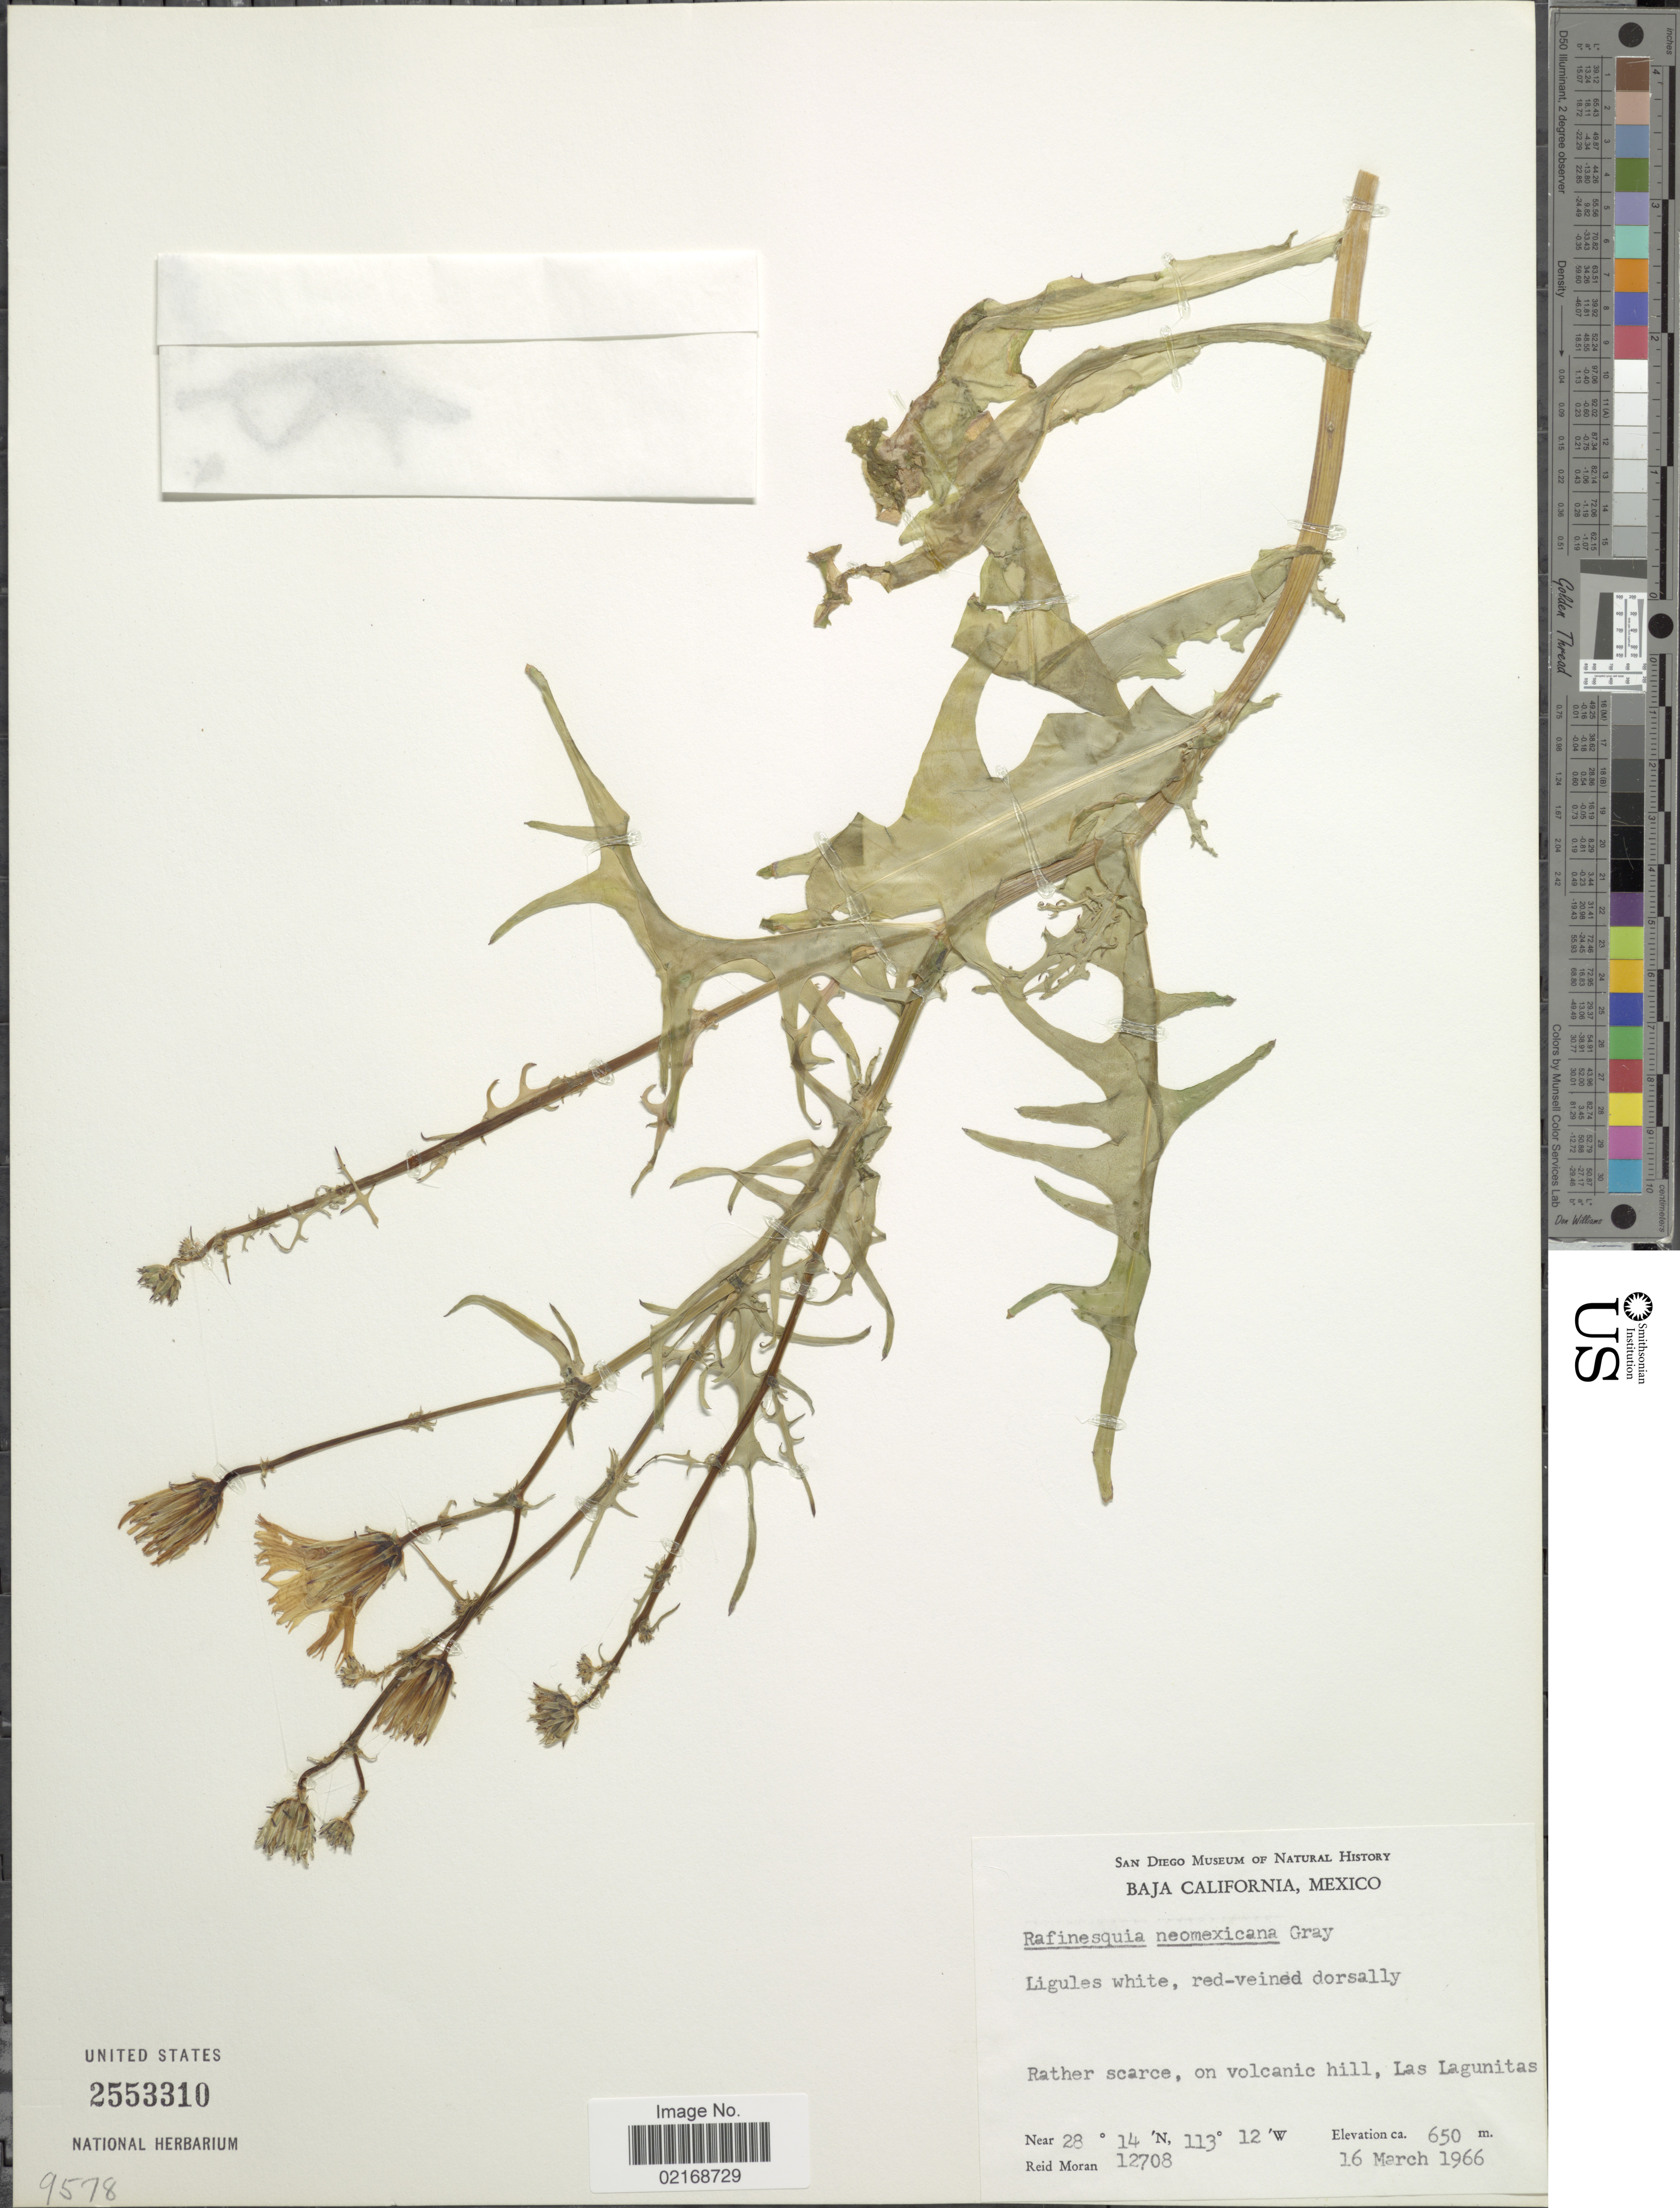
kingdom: Plantae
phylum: Tracheophyta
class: Magnoliopsida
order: Asterales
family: Asteraceae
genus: Rafinesquia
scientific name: Rafinesquia neomexicana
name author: A. Gray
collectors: R. V. Moran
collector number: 12708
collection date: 1966-03-16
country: Mexico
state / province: Baja California Norte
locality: Rather scarce, on volcanic hill, Las Lagunitas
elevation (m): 650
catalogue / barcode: US 2553310